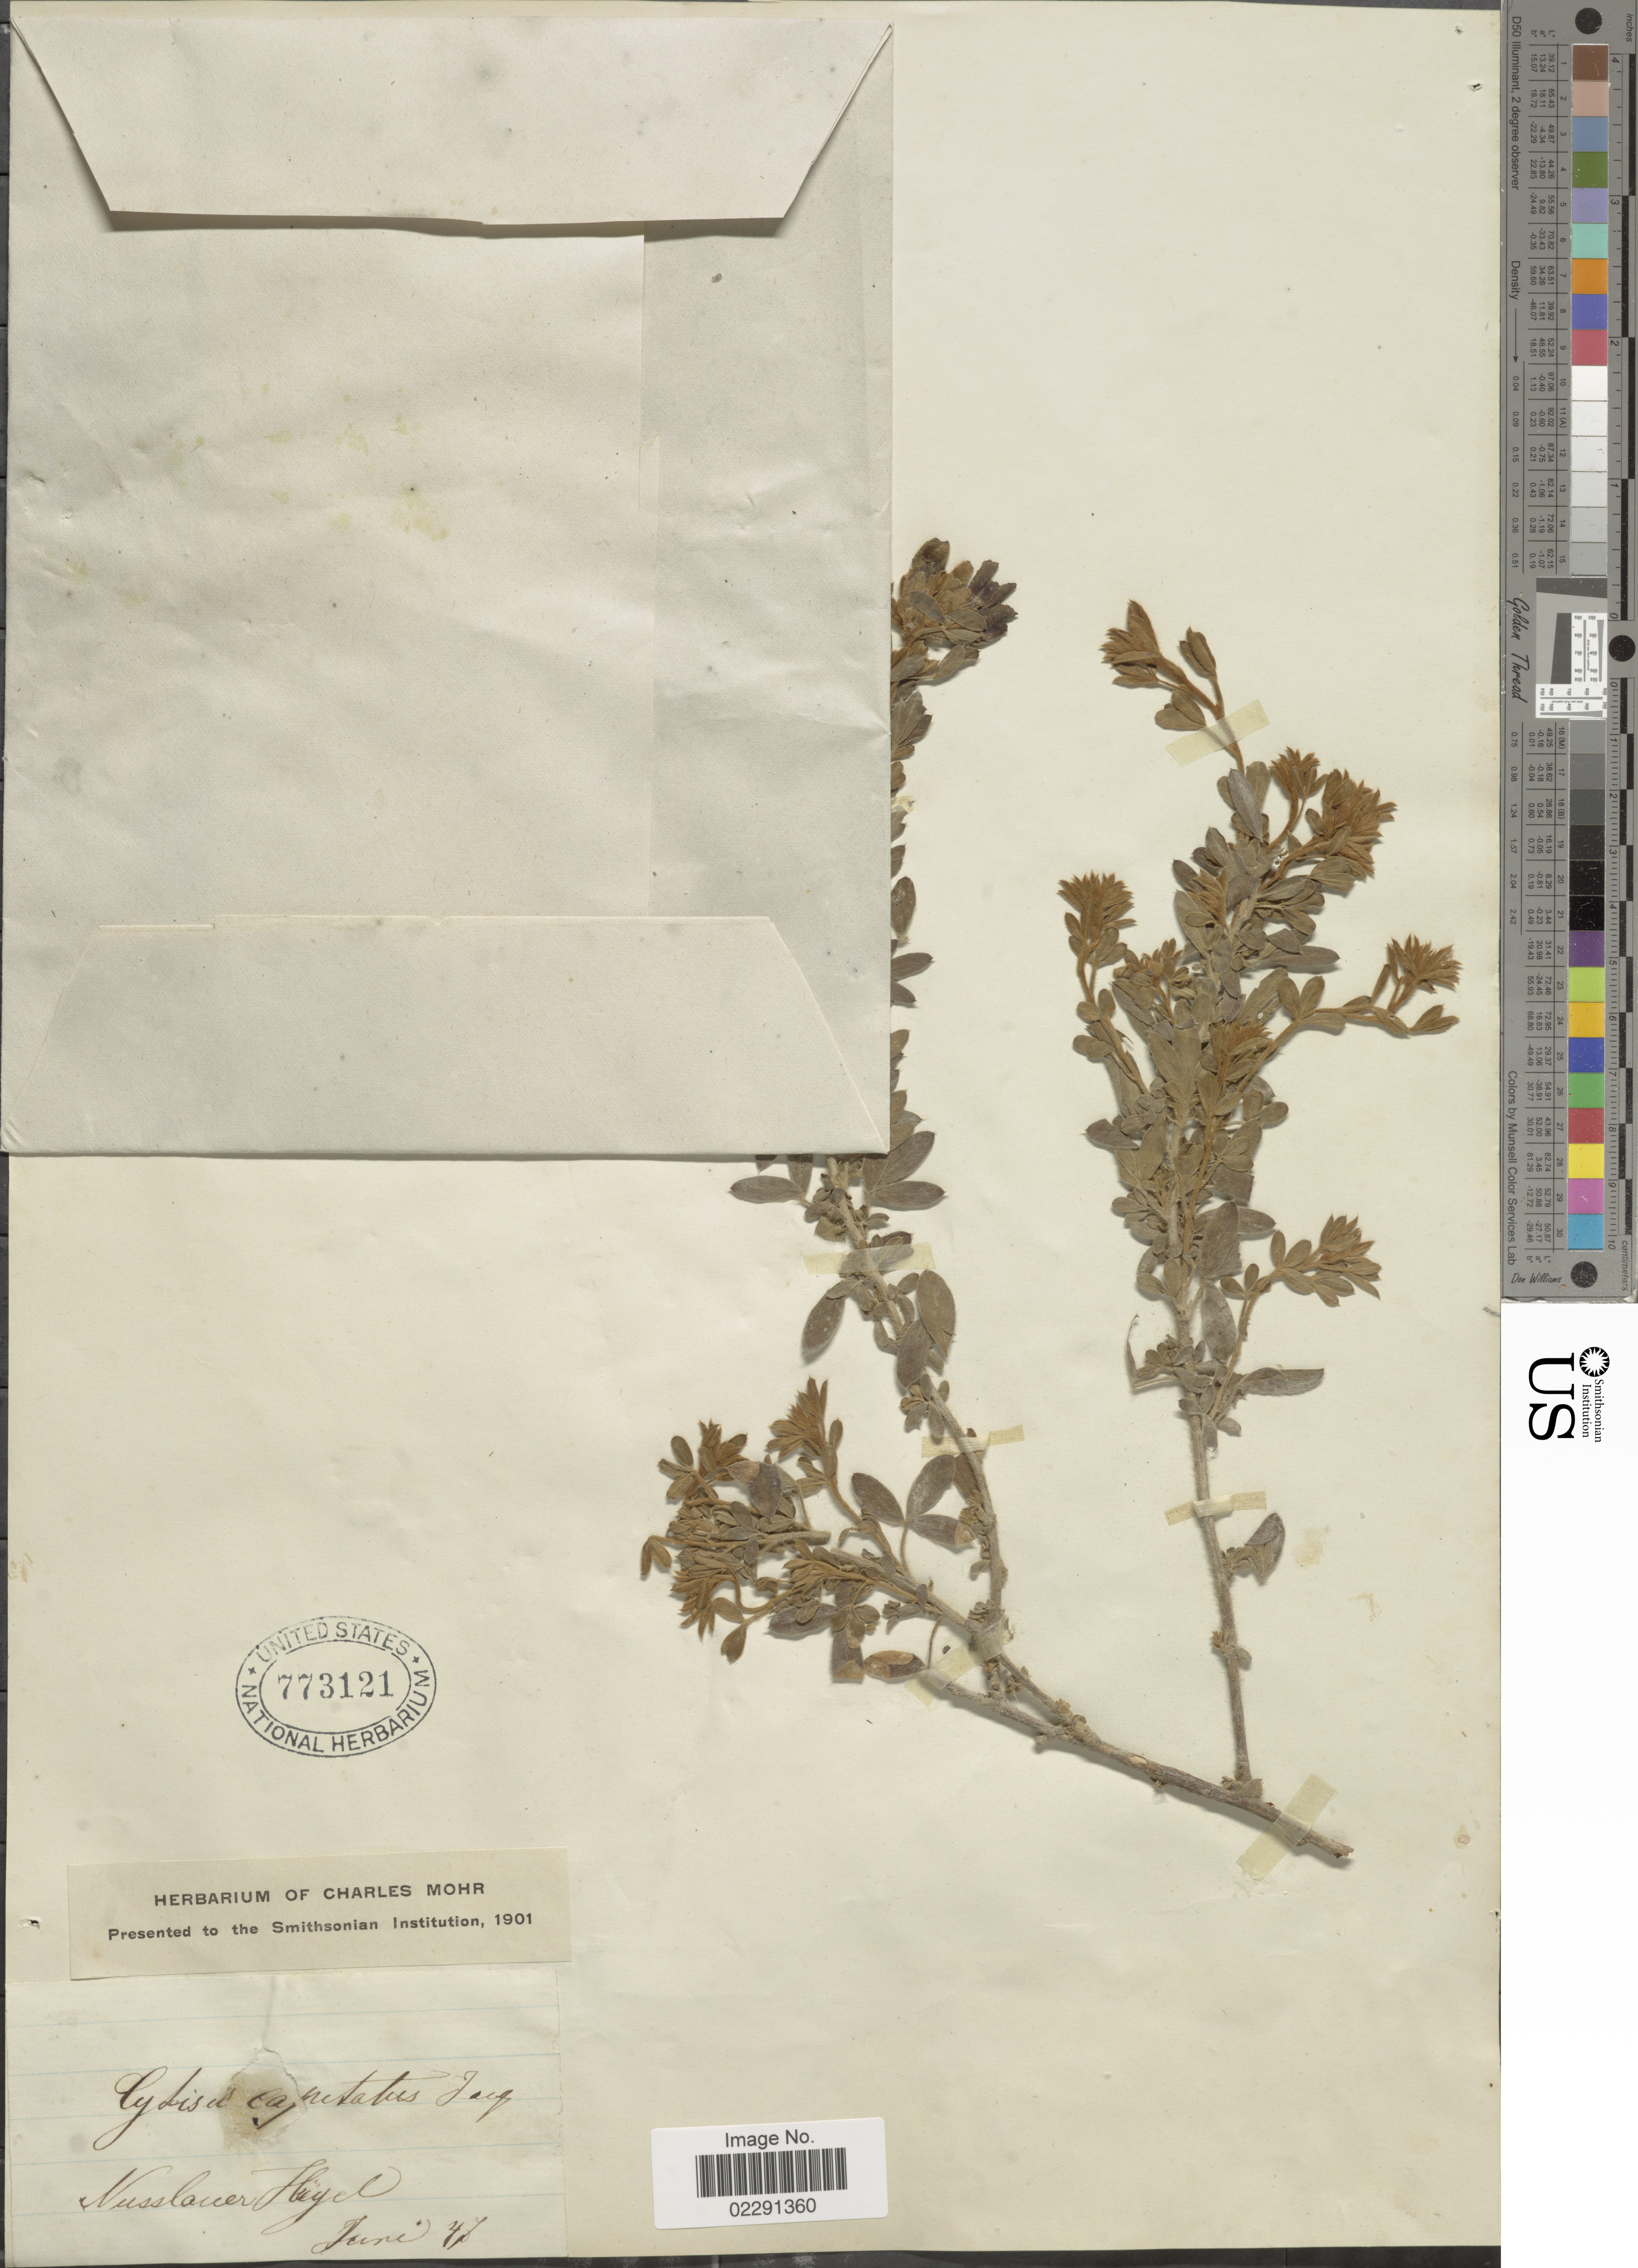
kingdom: Plantae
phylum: Tracheophyta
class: Magnoliopsida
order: Fabales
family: Fabaceae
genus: Cytisus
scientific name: Cytisus hirsutus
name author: L.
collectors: N. Hugel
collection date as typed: Transcribed d/m/y: /6/47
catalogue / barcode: US 773121